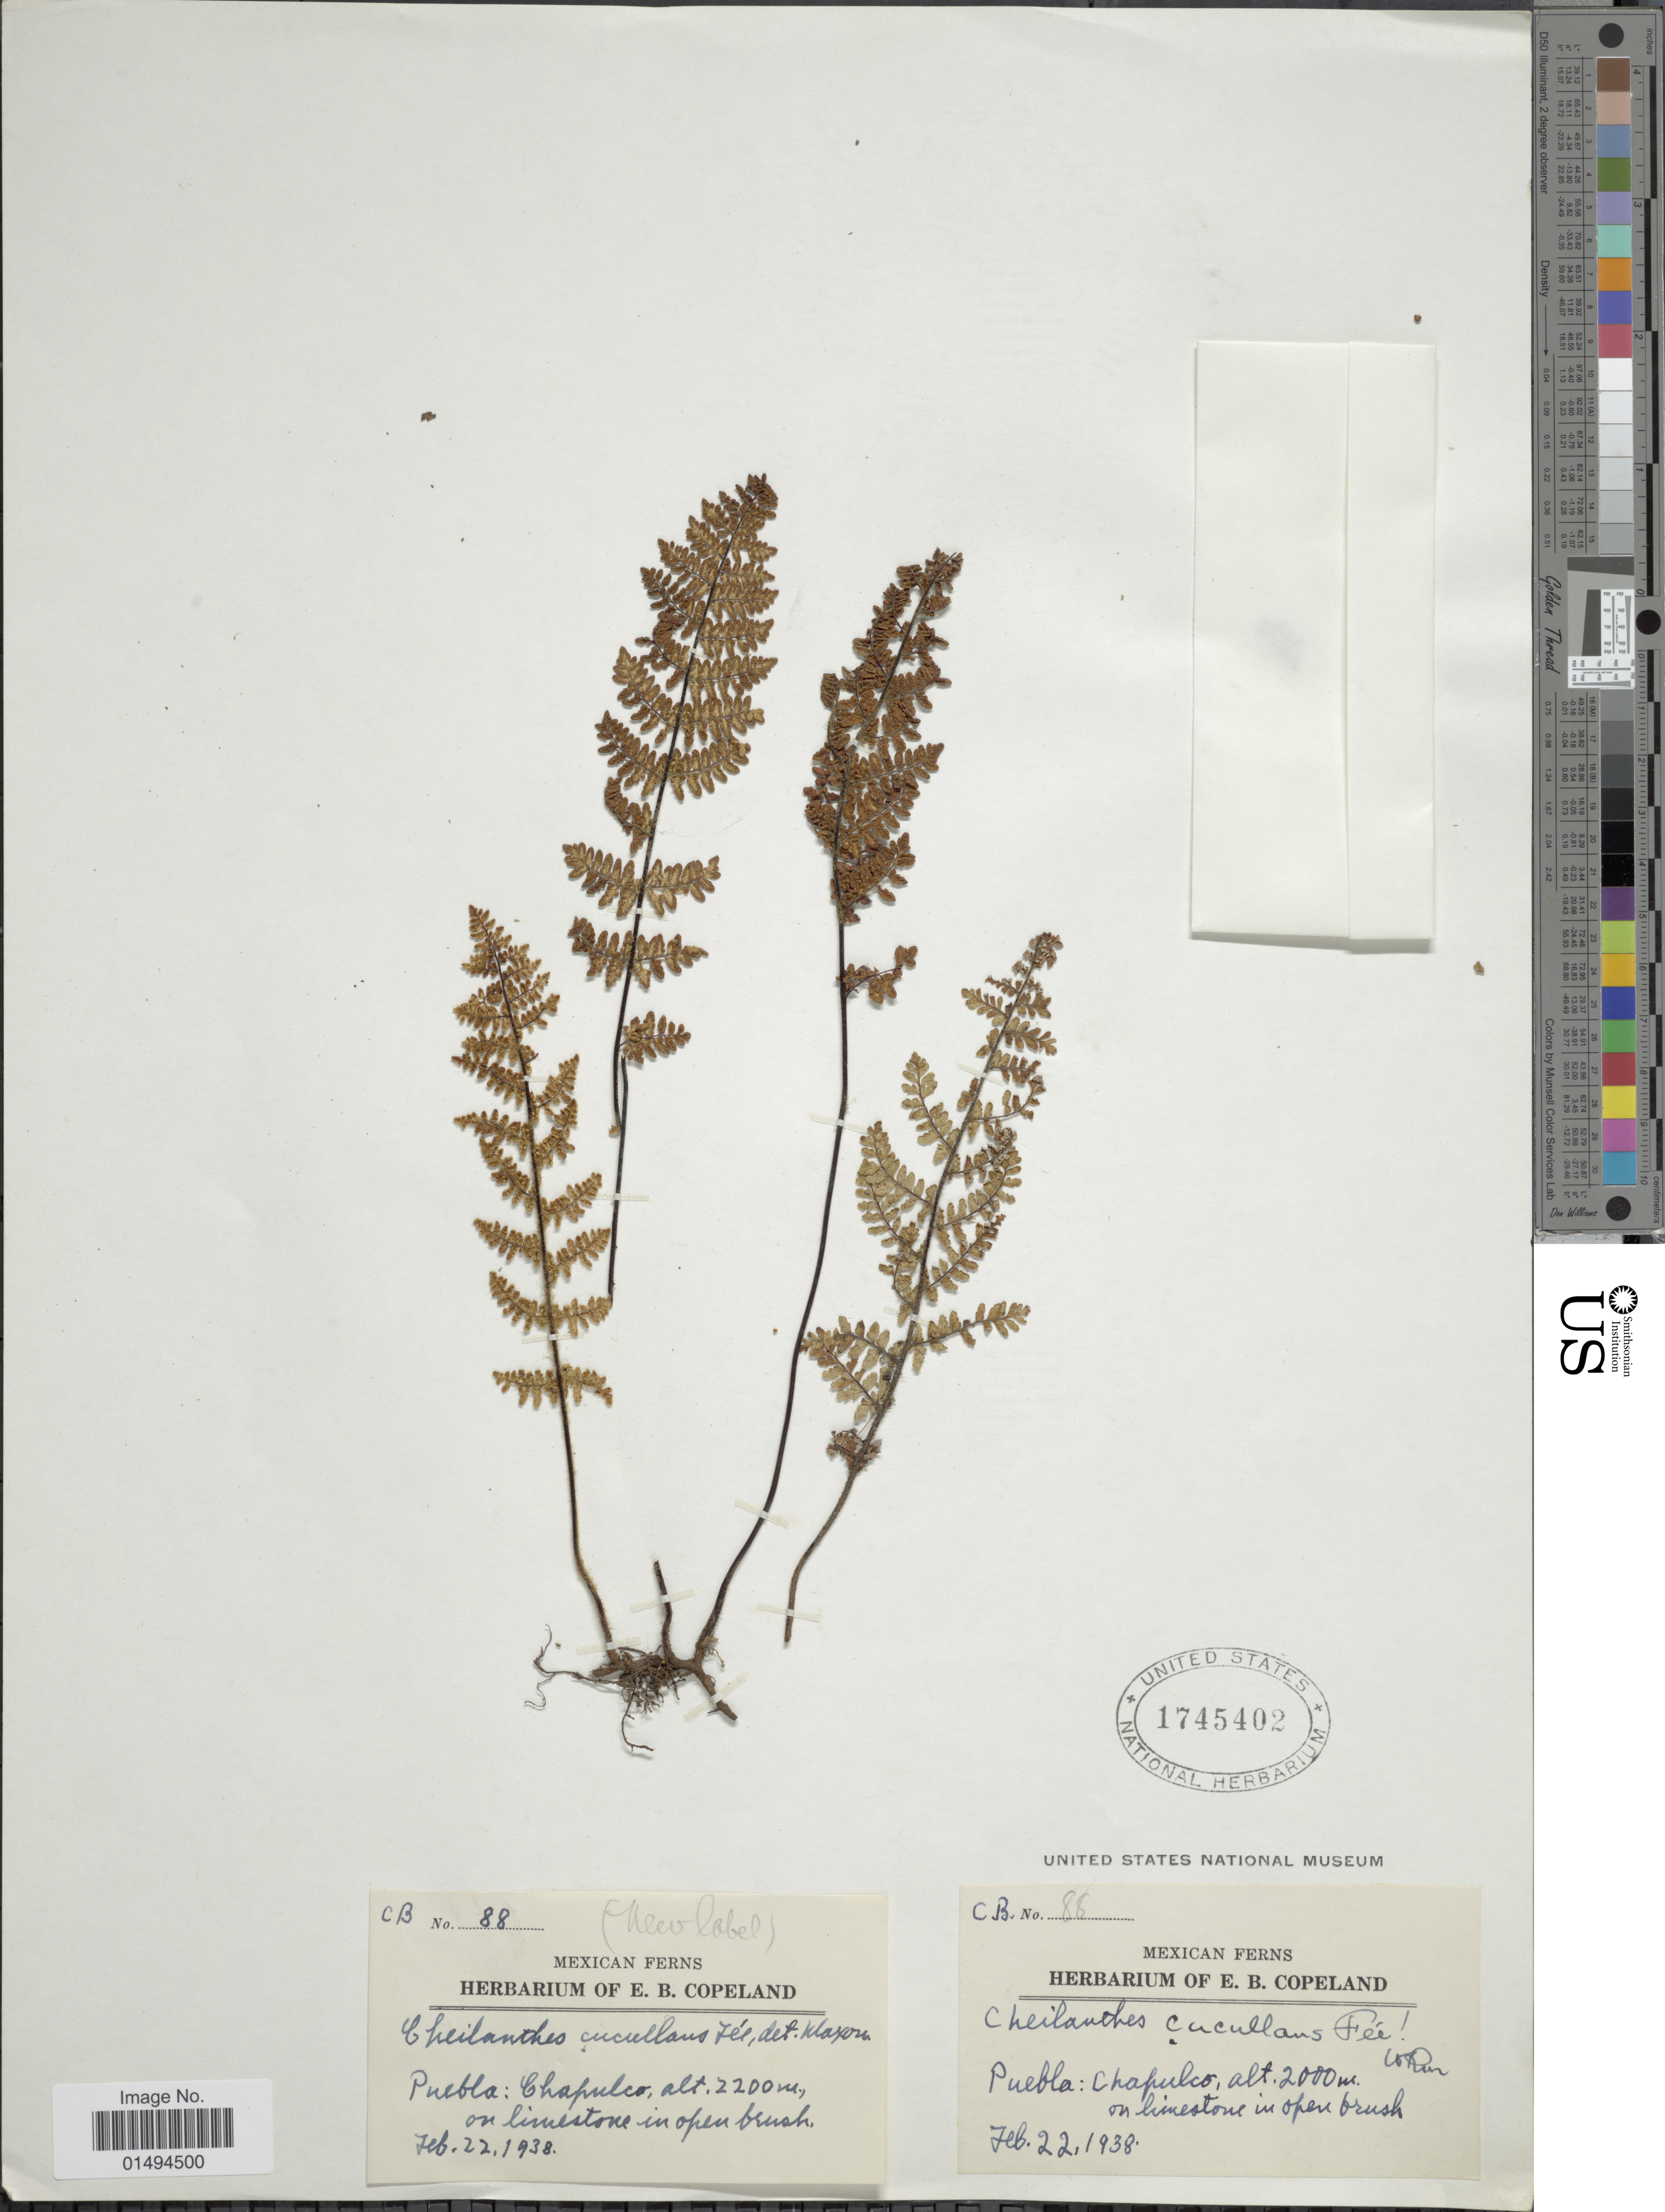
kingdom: Plantae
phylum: Tracheophyta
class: Polypodiopsida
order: Polypodiales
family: Pteridaceae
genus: Myriopteris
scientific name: Myriopteris cucullans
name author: (Fée) Grusz & Windham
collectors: E. B. Copeland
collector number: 88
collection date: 1938-02-22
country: Mexico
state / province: Puebla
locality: Chapulco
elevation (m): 2000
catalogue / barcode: US 1745402